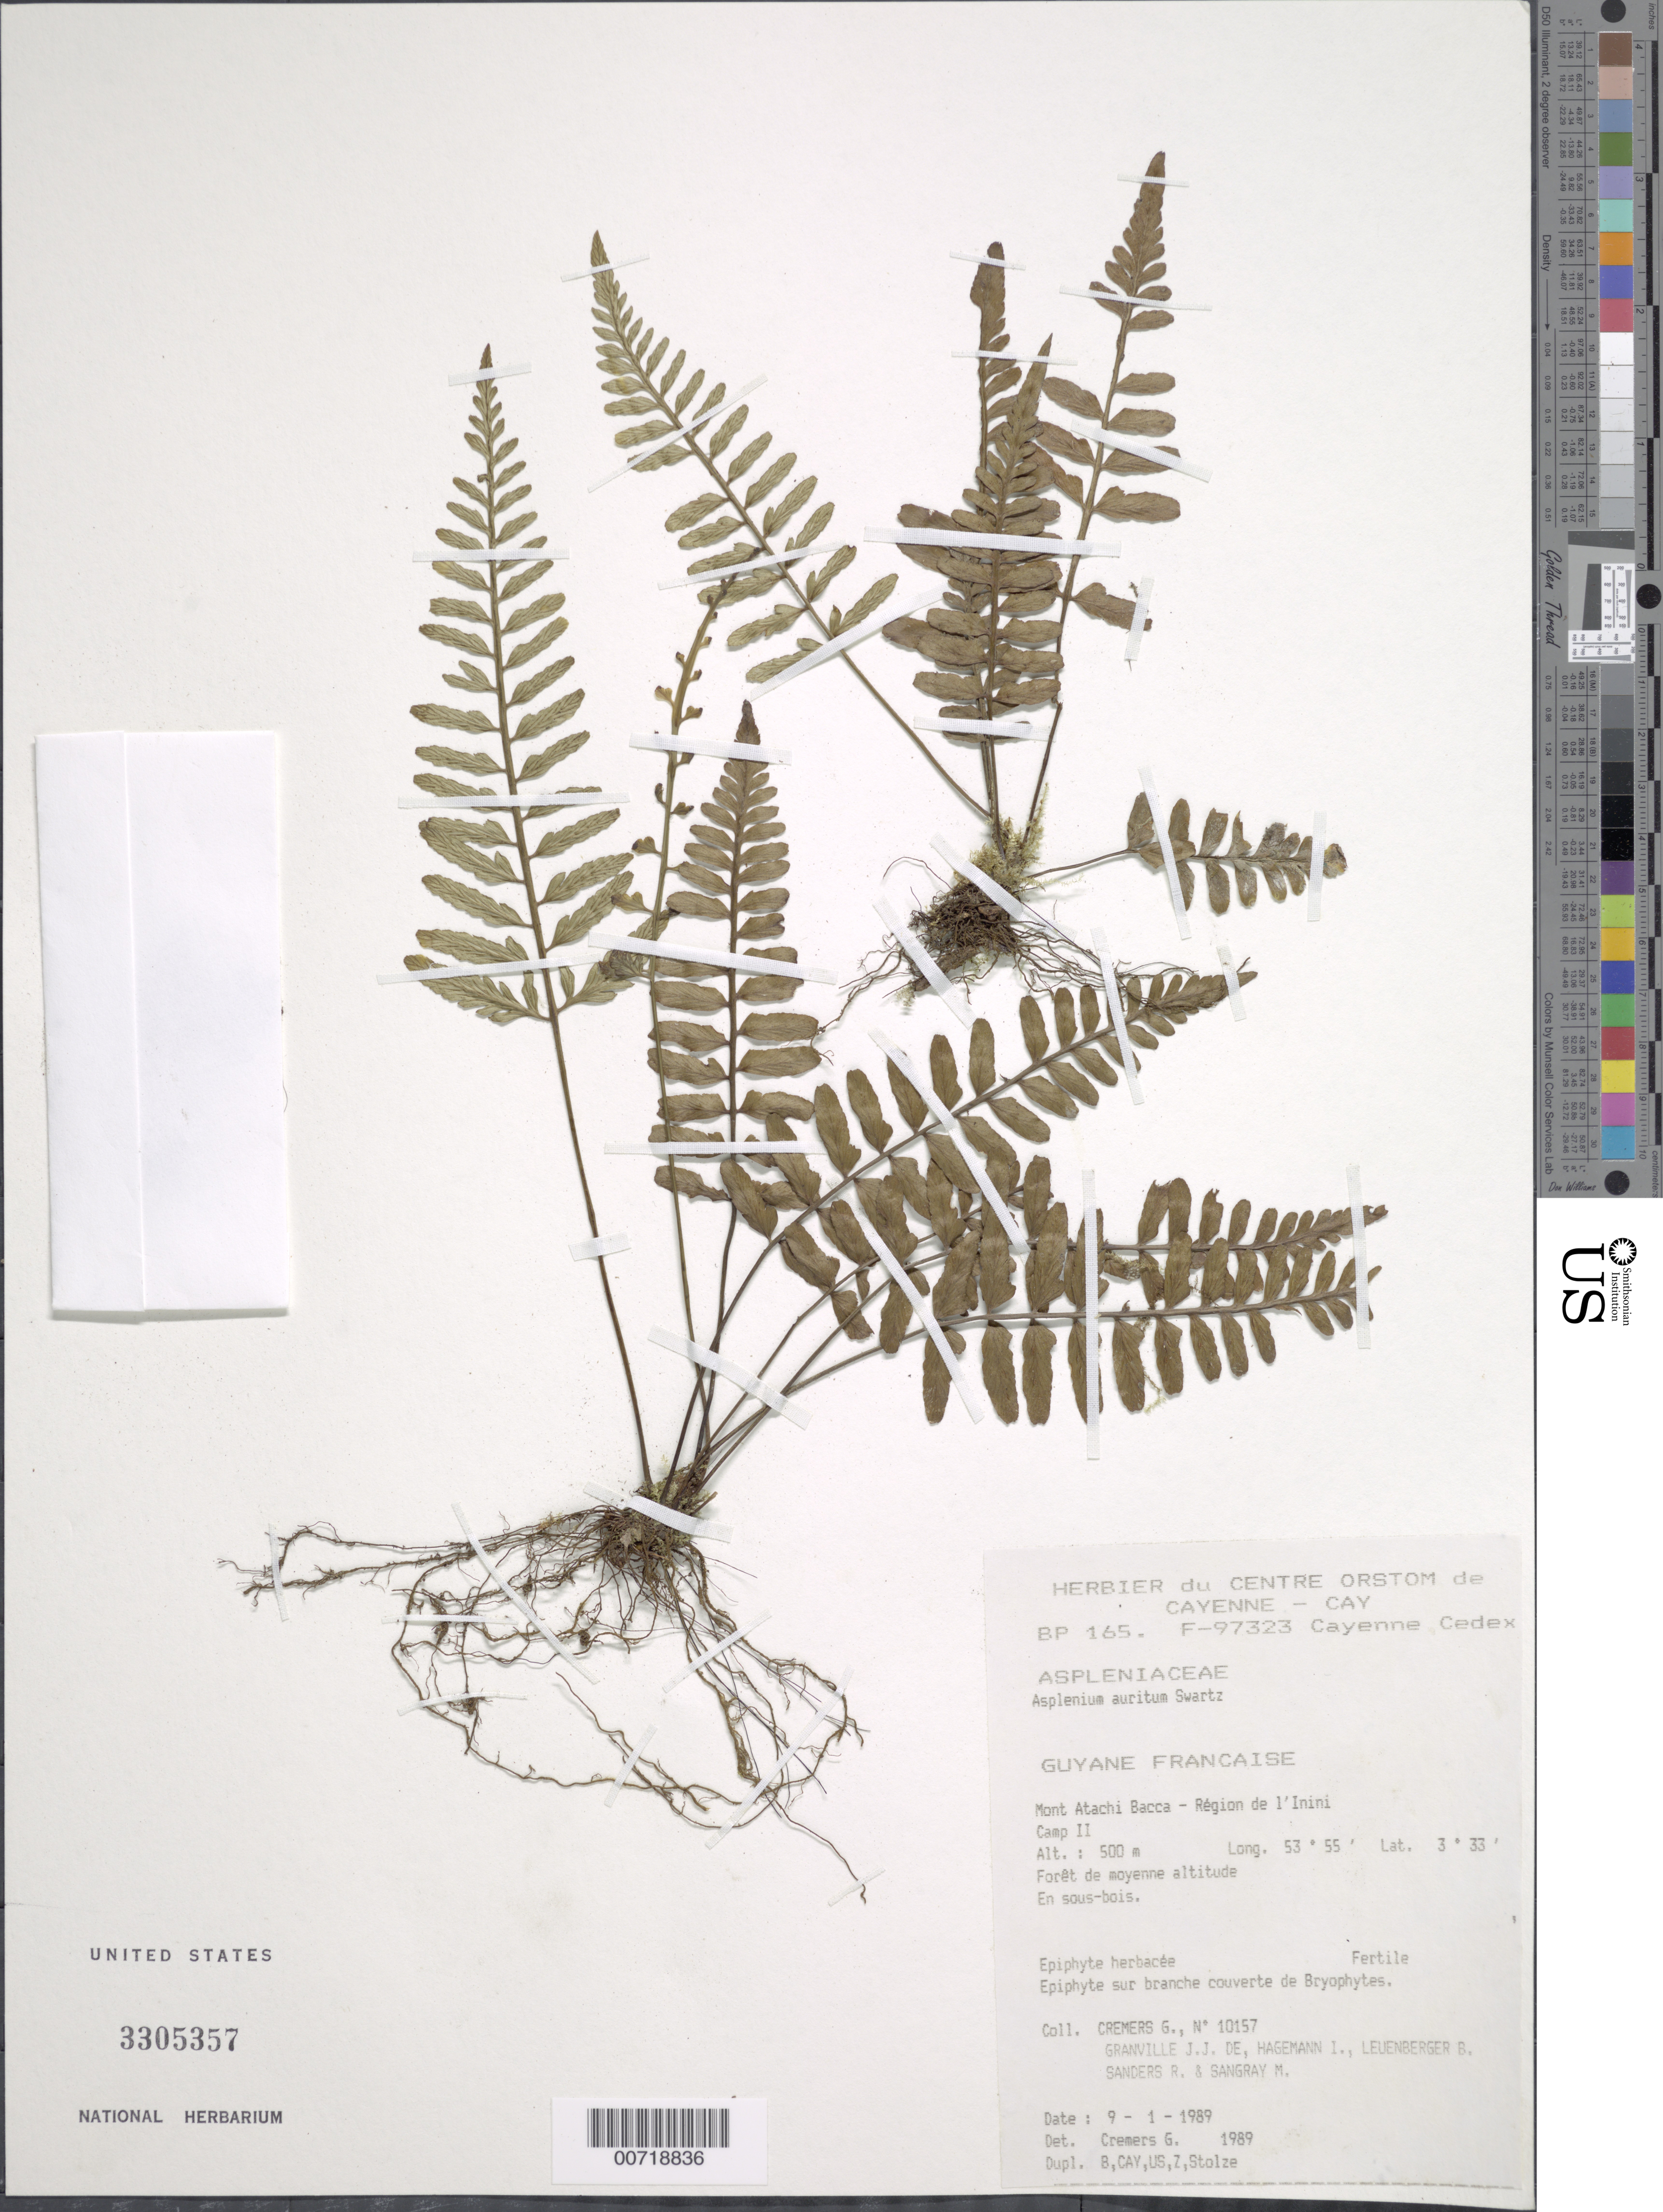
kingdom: Plantae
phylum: Tracheophyta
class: Polypodiopsida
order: Polypodiales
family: Aspleniaceae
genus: Asplenium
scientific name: Asplenium auritum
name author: Sw.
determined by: Cremers, Georges A.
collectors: G. Cremers et al.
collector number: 10157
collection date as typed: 9-Jan-89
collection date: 1989-01-09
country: French Guiana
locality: Mont Atachi Bacca, région de l'Inini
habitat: Forest, middle altitude; understory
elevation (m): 500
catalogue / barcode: US 3305357